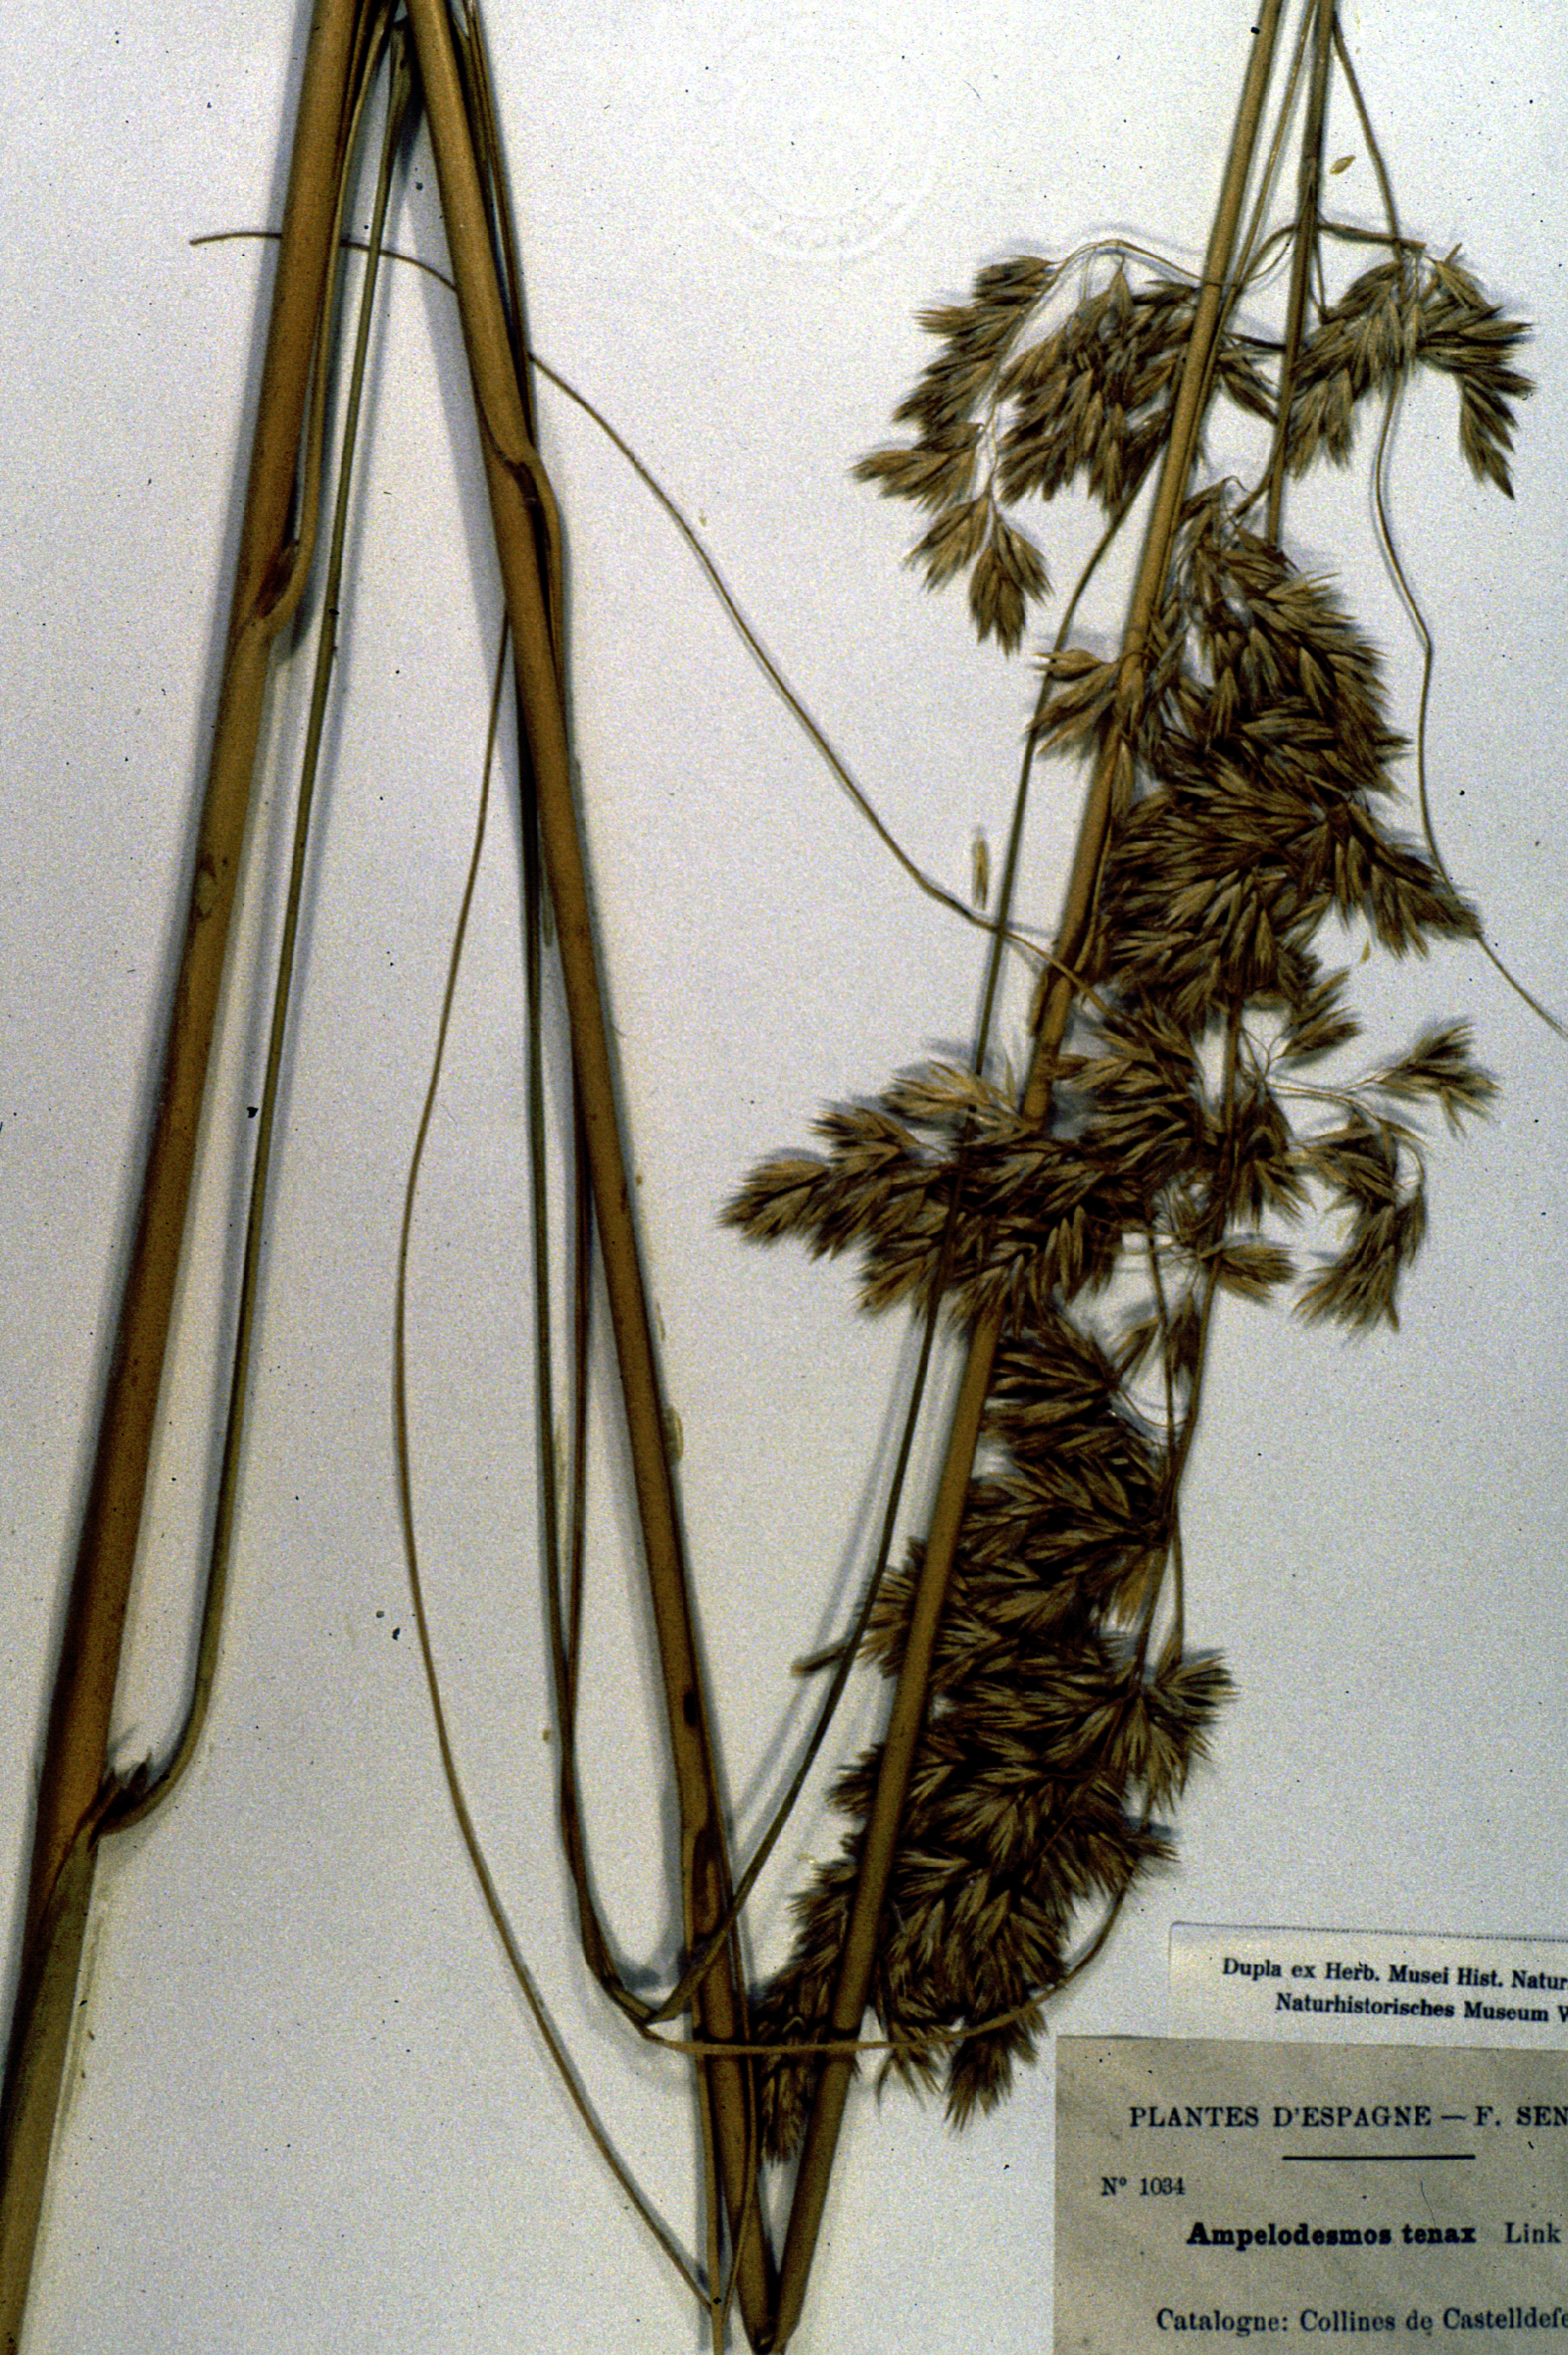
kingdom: Plantae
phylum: Tracheophyta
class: Liliopsida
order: Poales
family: Poaceae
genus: Ampelodesmos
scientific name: Ampelodesmos mauritanicus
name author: (Poir.) Durand & Schinz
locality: Spain